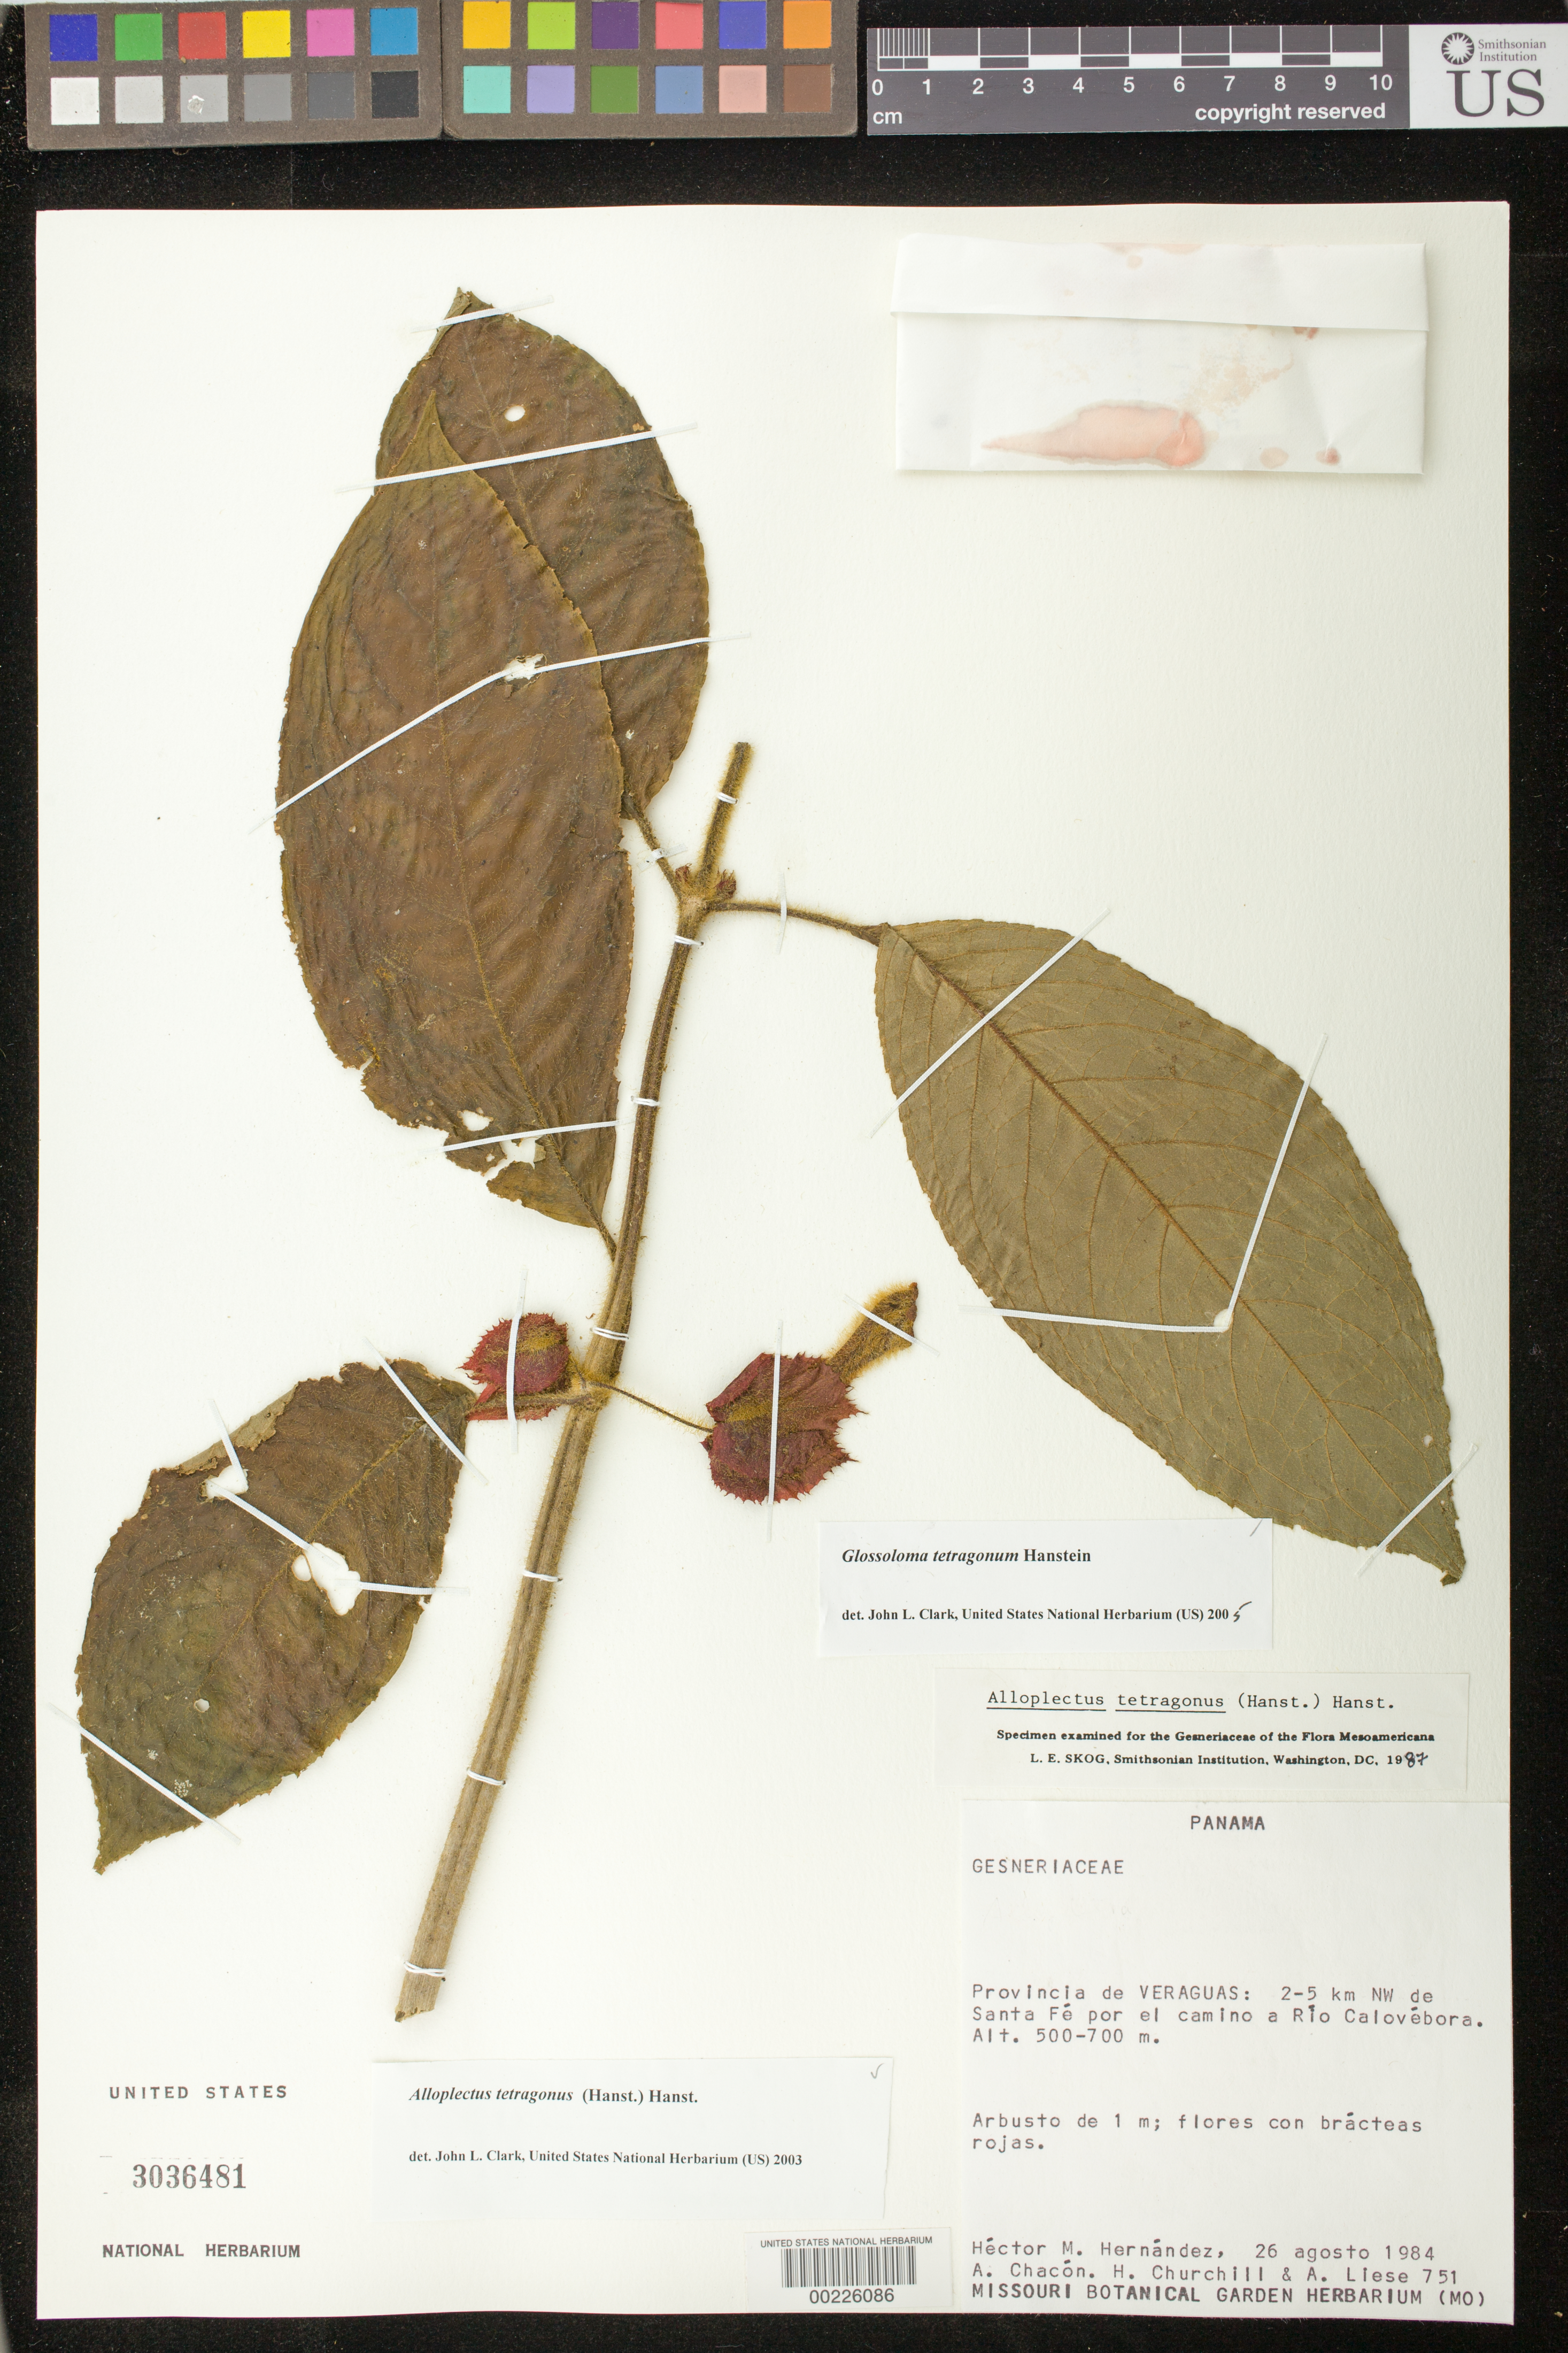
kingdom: Plantae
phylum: Tracheophyta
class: Magnoliopsida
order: Lamiales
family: Gesneriaceae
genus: Glossoloma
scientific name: Glossoloma tetragonum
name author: Hanst.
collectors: H. M. Hernandez & et al.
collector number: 751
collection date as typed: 26 Aug 1984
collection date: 1984-08-26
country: Panama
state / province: Veraguas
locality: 2-5 km NW of Santa Fe on the road to Rio Calovebora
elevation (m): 500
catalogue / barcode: US 3036481